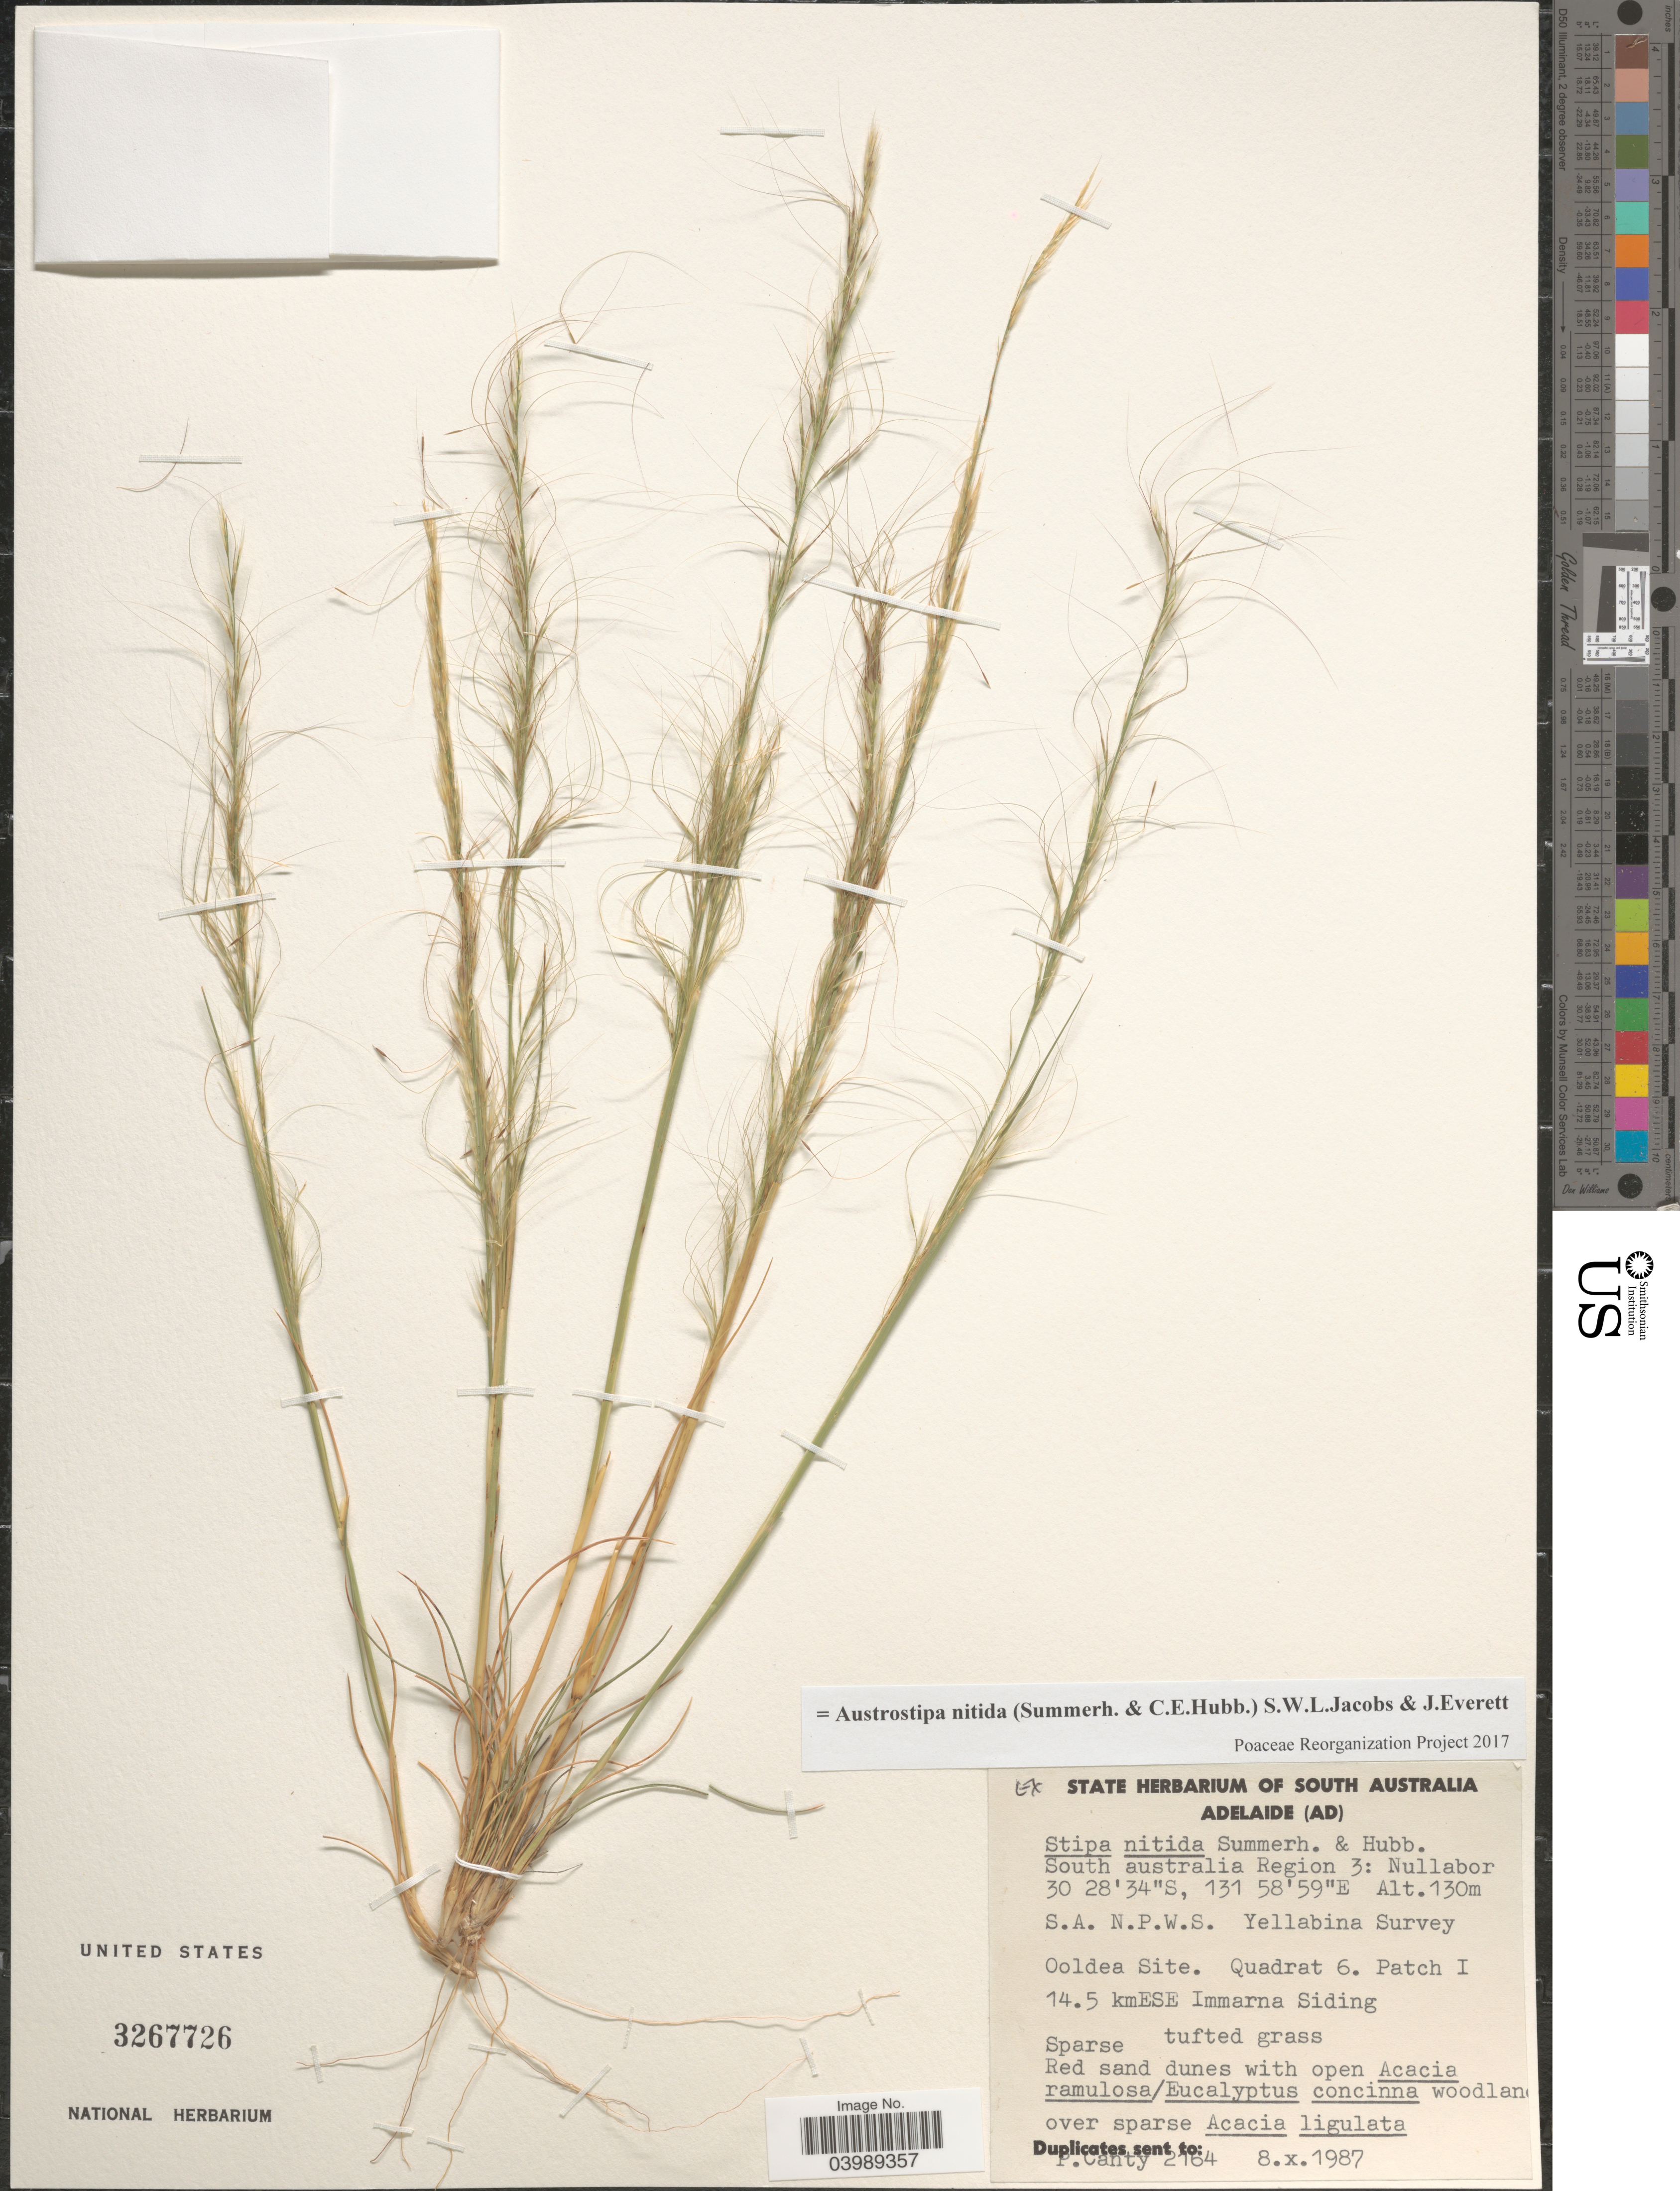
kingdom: Plantae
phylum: Tracheophyta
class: Liliopsida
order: Poales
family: Poaceae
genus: Austrostipa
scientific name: Austrostipa nitida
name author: (Summerh. & C.E. Hubb.) S.W.L. Jacobs & J. Everett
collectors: P. Canty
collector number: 2164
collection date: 1987-10-08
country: Australia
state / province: South Australia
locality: Region 3: Nullabor. N.P.W.S. Yellabina Survey. Ooldea Site. Quadrat 6. Patch 1. 14.5 kmESE Immarna Siding.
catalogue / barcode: US 3267726